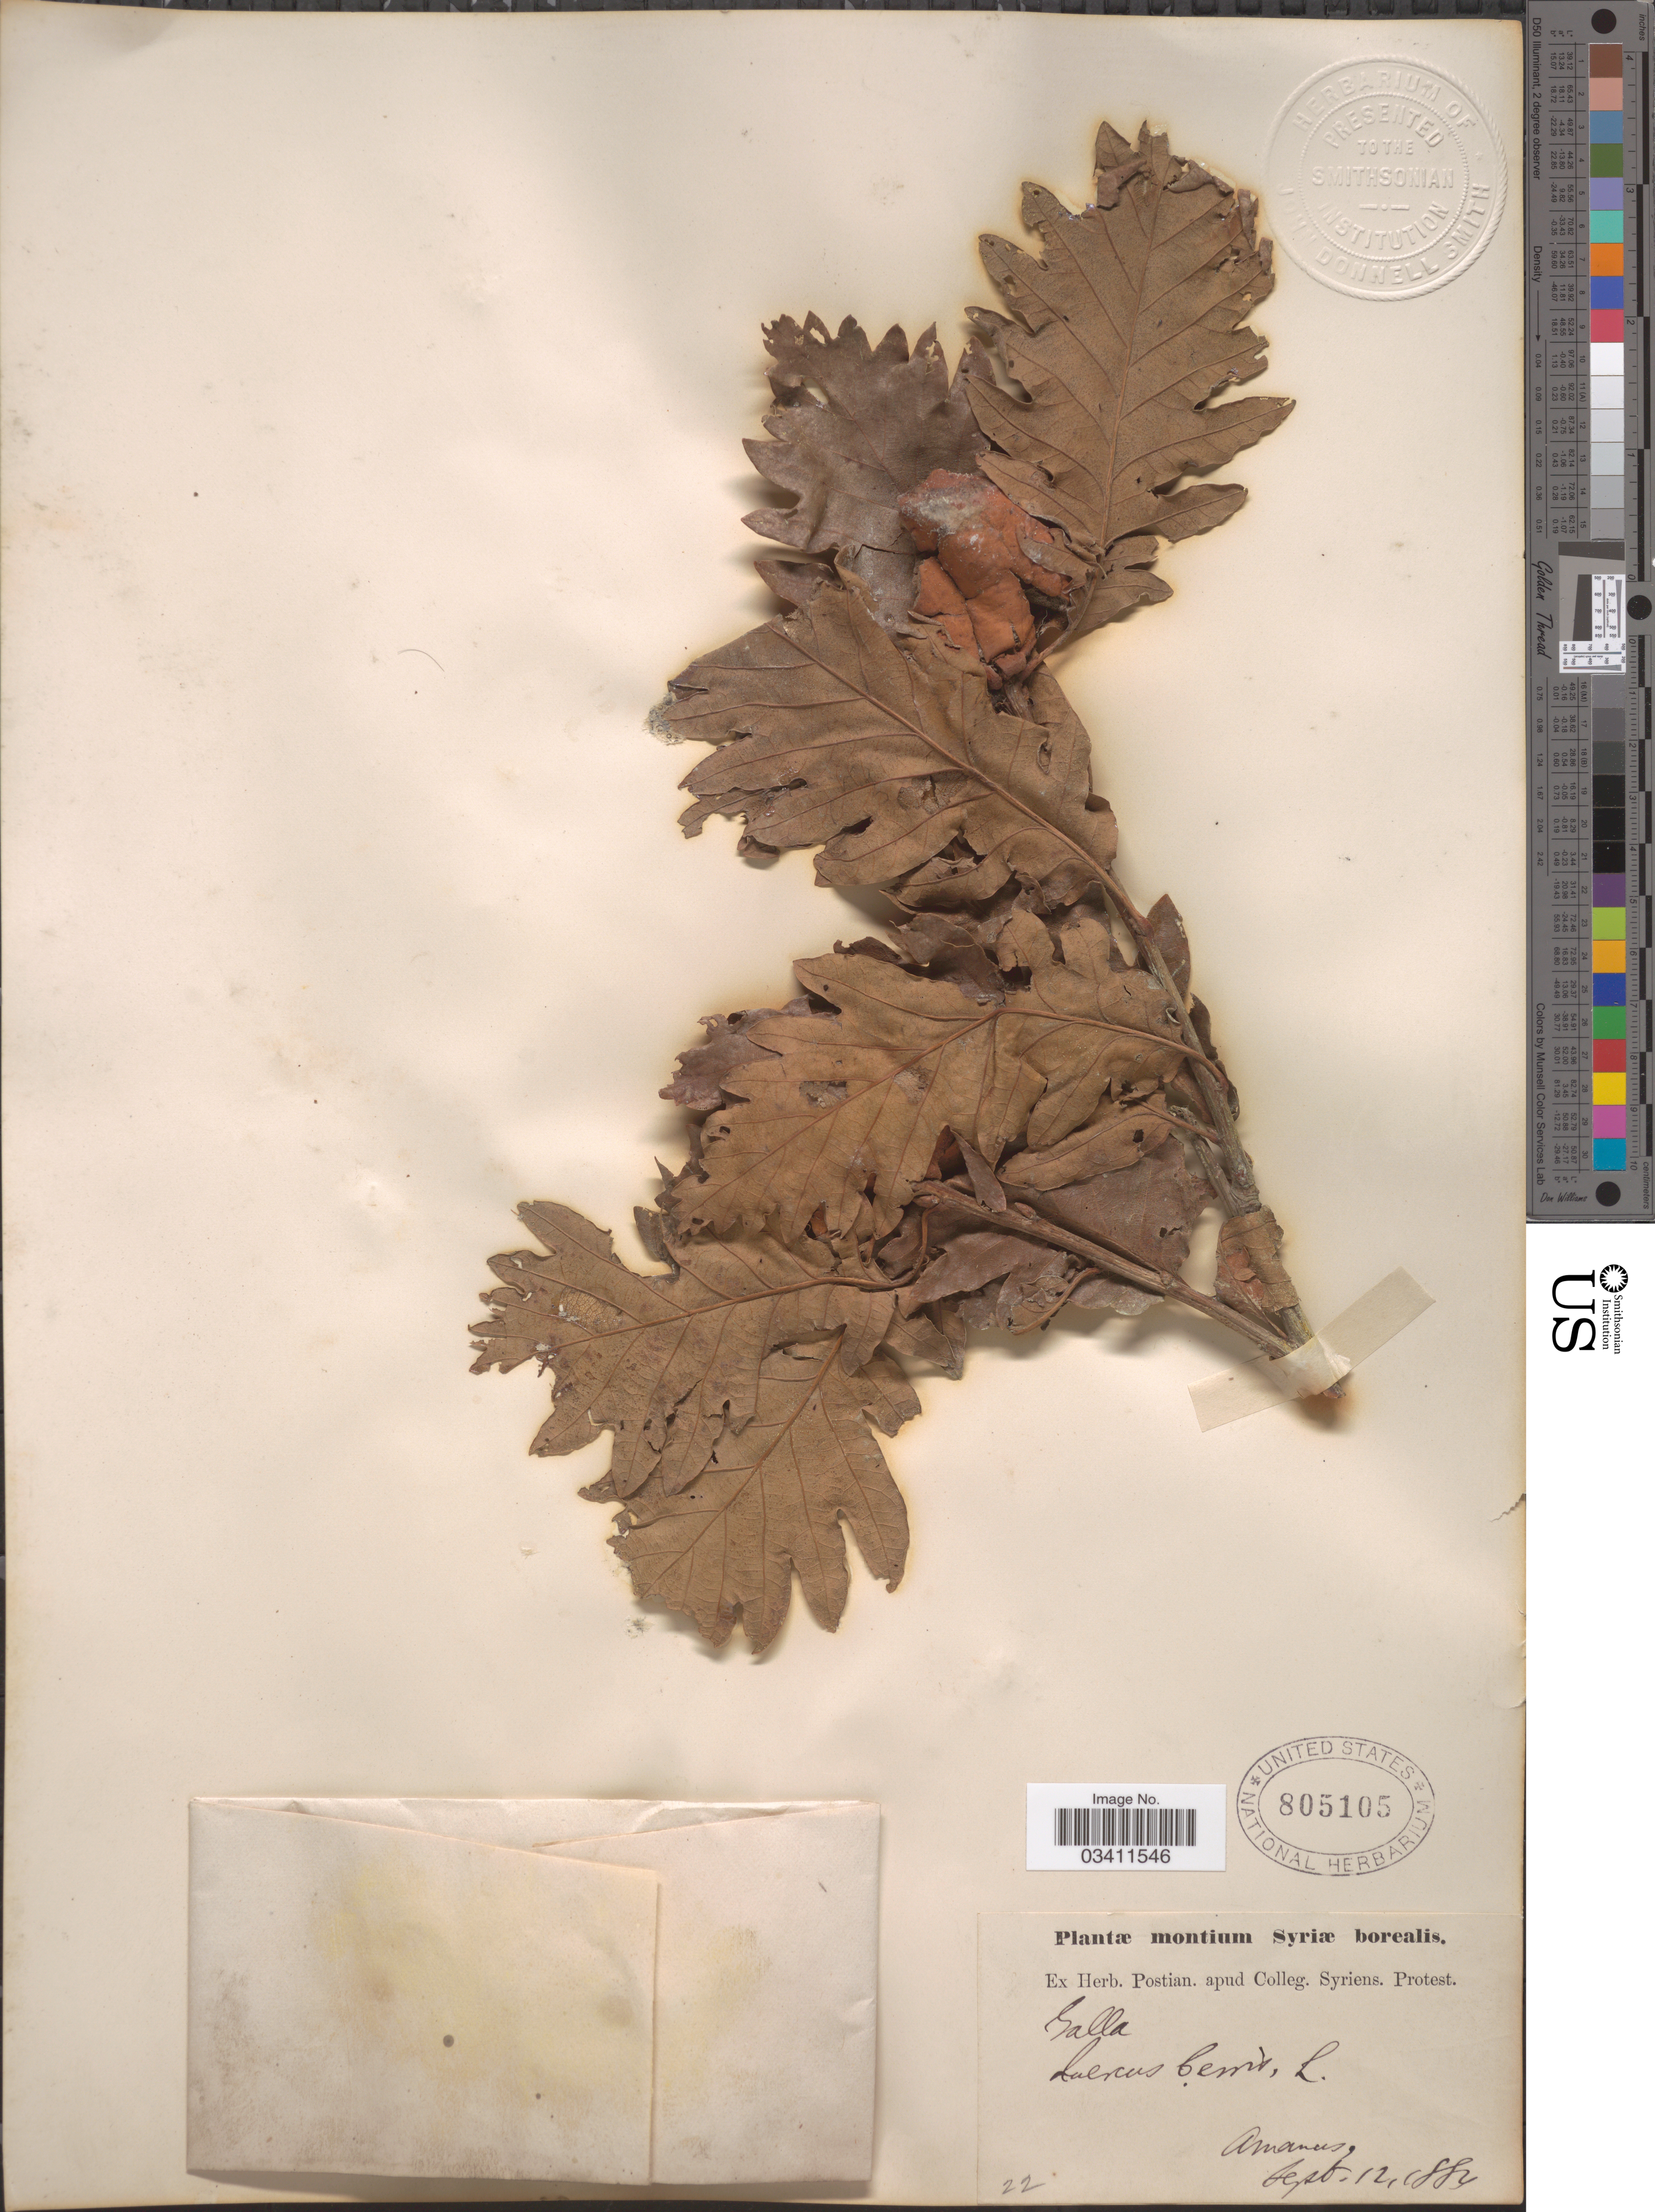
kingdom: Plantae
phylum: Tracheophyta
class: Magnoliopsida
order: Fagales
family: Fagaceae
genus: Quercus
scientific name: Quercus cerris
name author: L.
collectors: ex herb. Postian. apud Colleg. Syriens. Protest. USE "Fannie P. A. Shepard" (10308853) AS PRIMARY COLLECTOR INSTEAD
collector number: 22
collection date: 1884-09-12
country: Syria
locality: Montium Syriæ borealis. Amanas [interpreted].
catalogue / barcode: US 805105